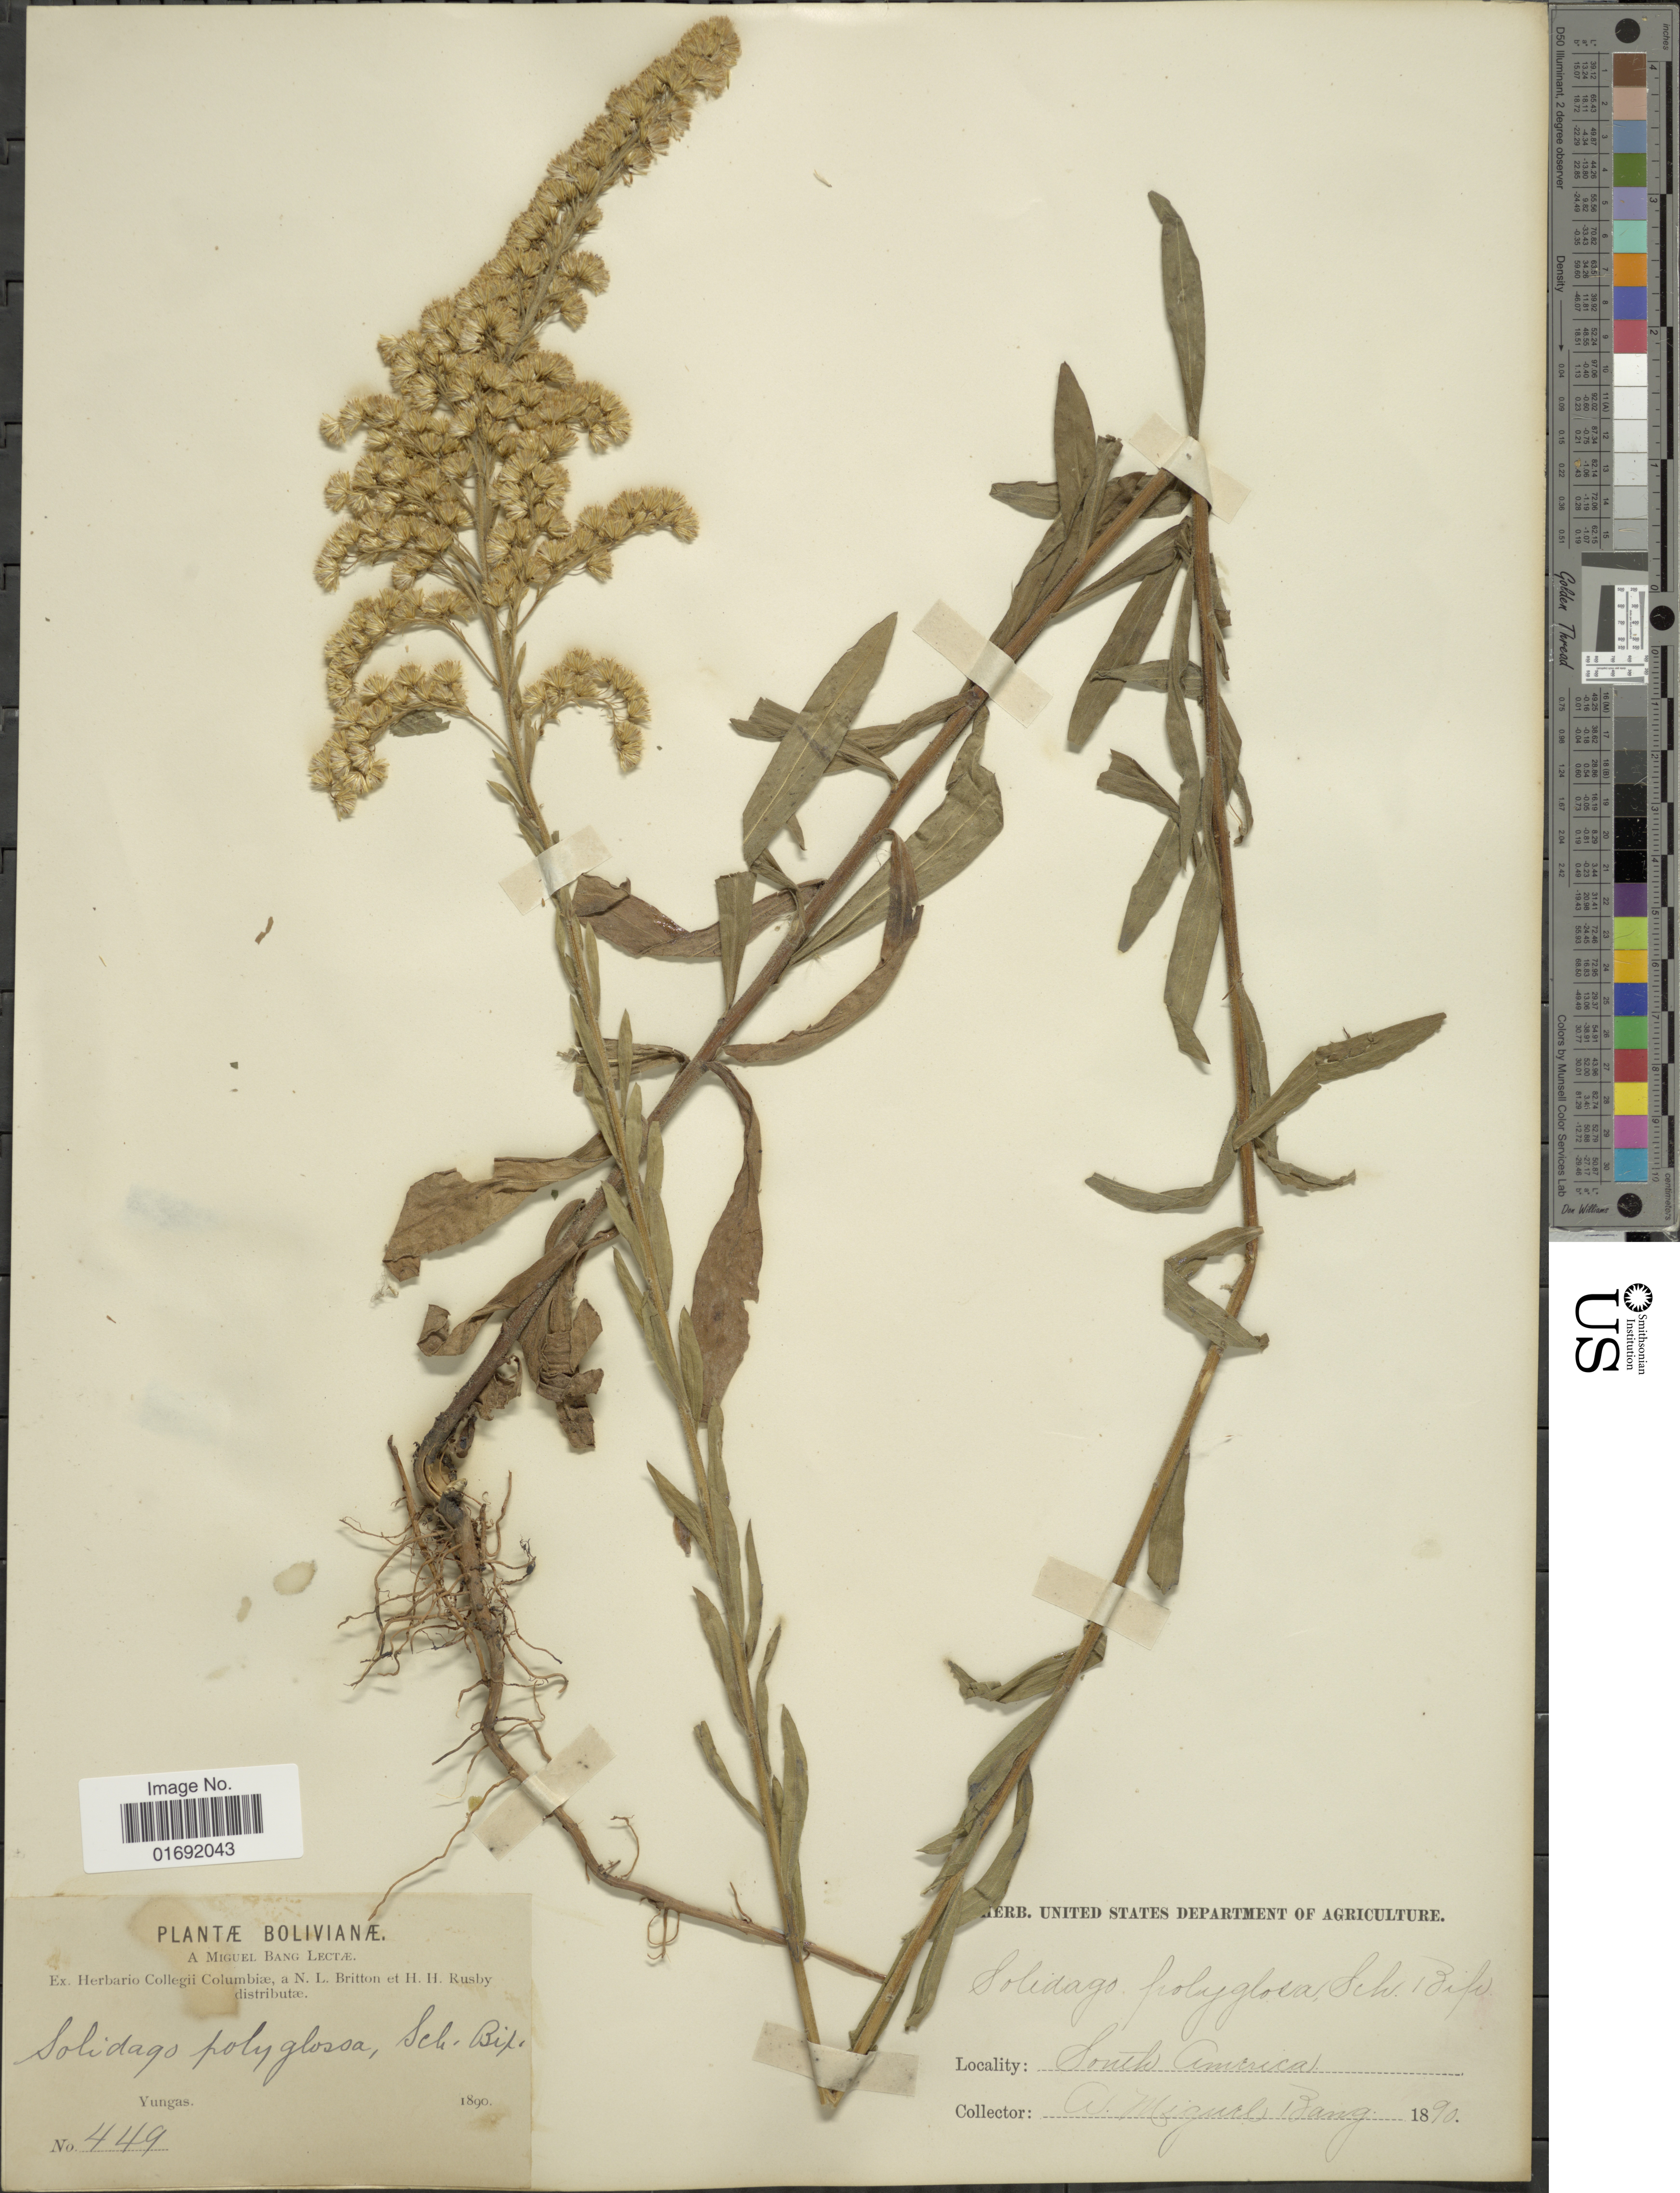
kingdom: Plantae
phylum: Tracheophyta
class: Magnoliopsida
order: Asterales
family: Asteraceae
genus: Solidago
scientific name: Solidago polyglossa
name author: DC.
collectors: M. Bang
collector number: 449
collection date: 1890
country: Bolivia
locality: South America, Yungas